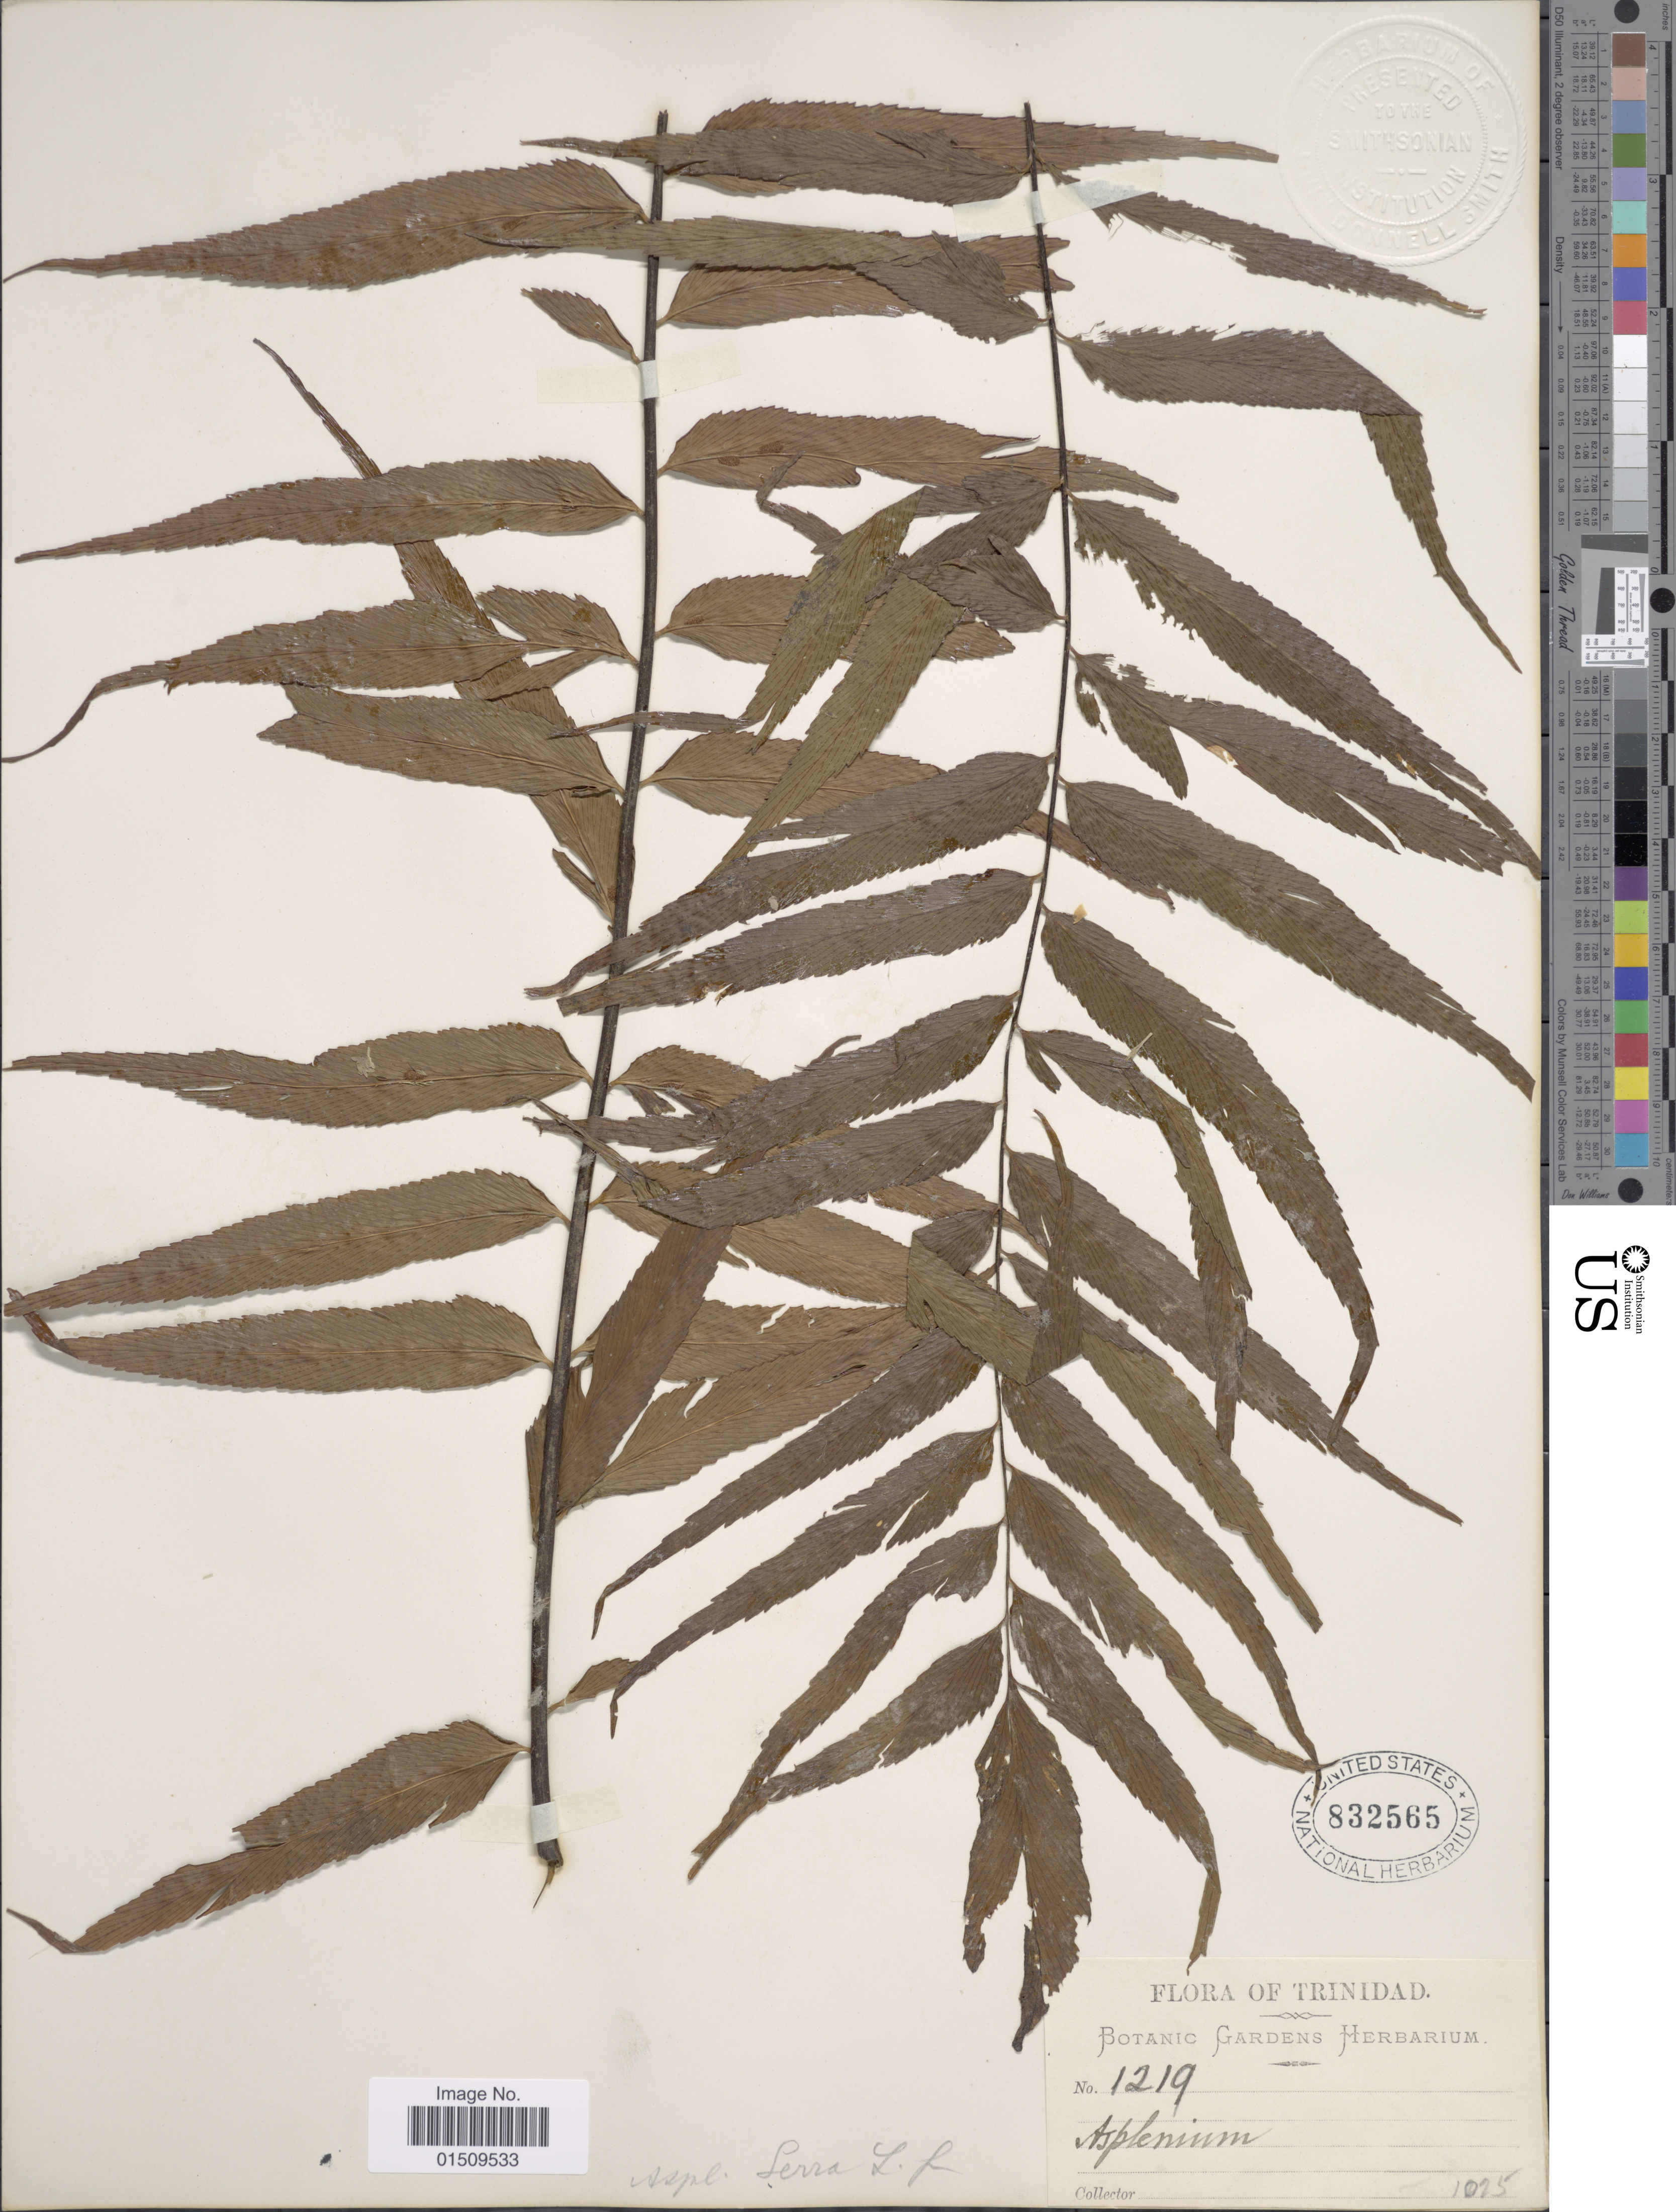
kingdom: Plantae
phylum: Tracheophyta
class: Polypodiopsida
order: Polypodiales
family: Aspleniaceae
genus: Asplenium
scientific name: Asplenium serra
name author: Langsd. & Fisch.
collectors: Botanic Gardens Herbarium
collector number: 1219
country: Trinidad and Tobago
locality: Trinidad.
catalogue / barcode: US 832565